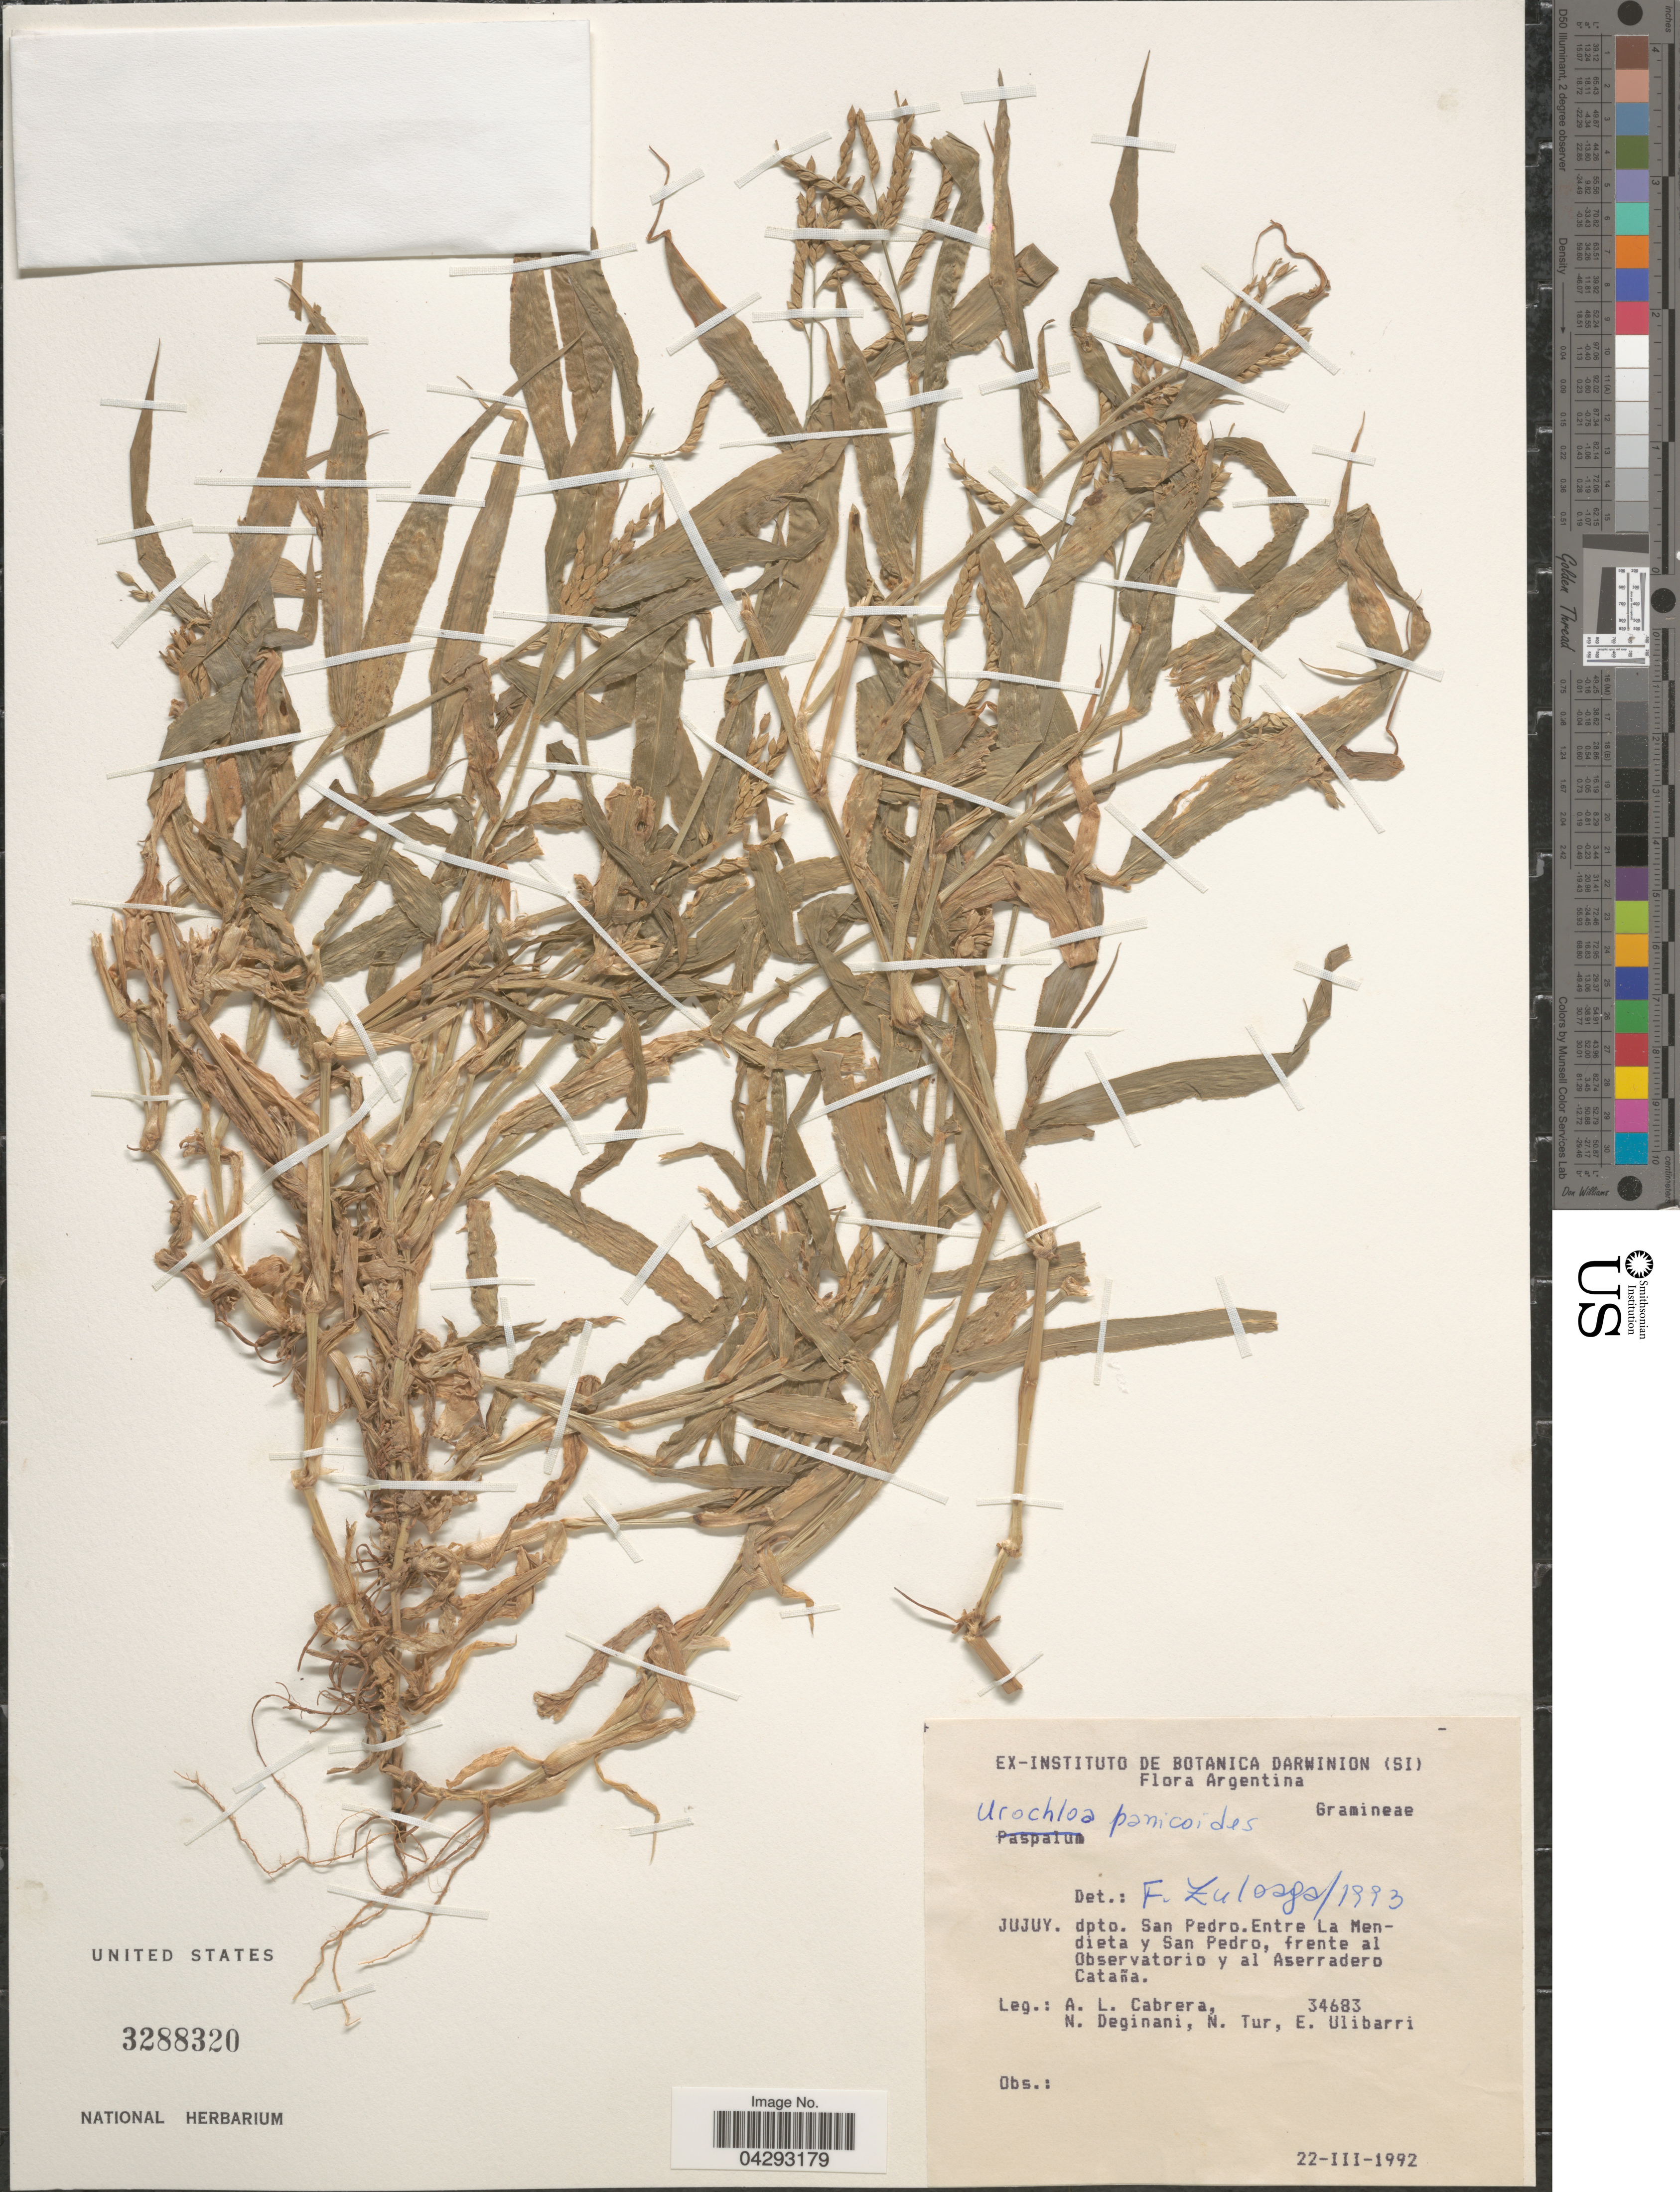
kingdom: Plantae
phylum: Tracheophyta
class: Liliopsida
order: Poales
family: Poaceae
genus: Urochloa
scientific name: Urochloa panicoides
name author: P. Beauv.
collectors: A. L. Cabrera, N. Deginani, N. Tur & E. Ulibarri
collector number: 34683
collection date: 1992-03-22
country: Argentina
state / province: Jujuy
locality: Jujuy. dpto. San Pedro. Entre La Mendieta y San Pedro, frente al Observatorio y al Aserradero Cataña.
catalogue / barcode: US 3288320